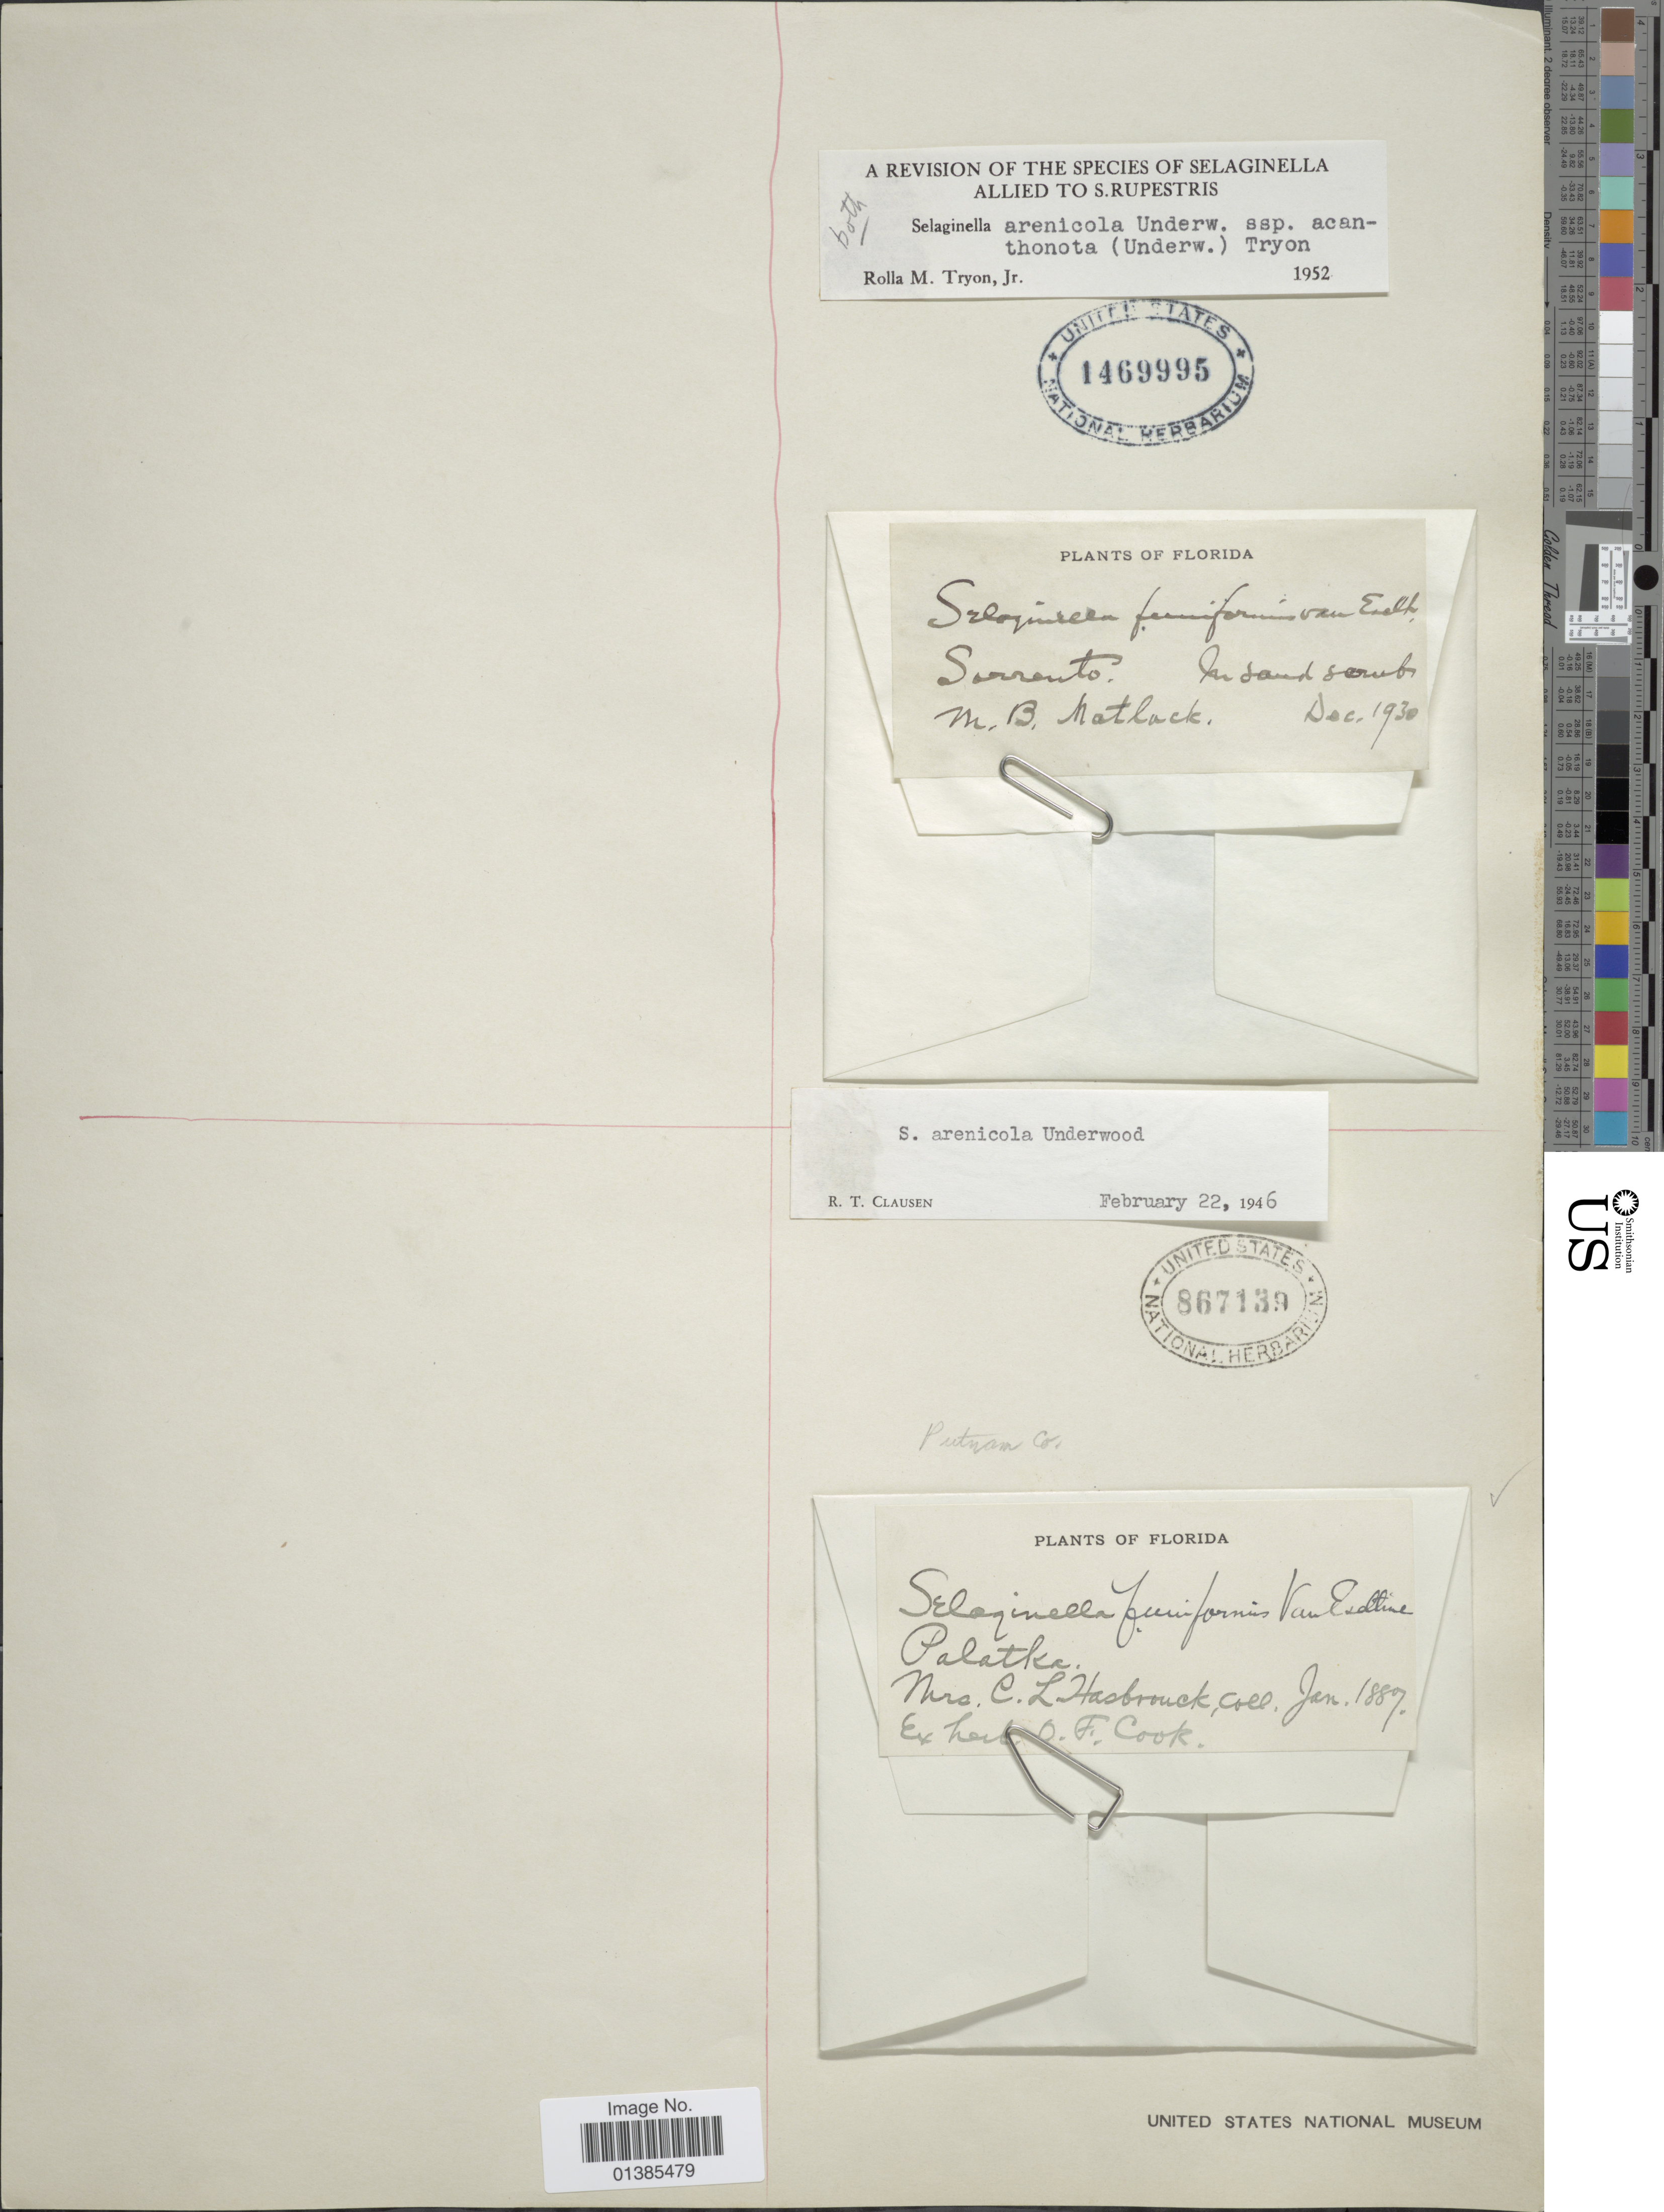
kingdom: Plantae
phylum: Tracheophyta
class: Lycopodiopsida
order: Selaginellales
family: Selaginellaceae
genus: Selaginella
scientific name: Selaginella arenicola subsp. acanthonota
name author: (Underw.) R.M. Tryon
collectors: C. Hasbrouck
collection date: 1887-01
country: United States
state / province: Florida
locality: Palatka. Putnam Co.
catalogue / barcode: US 867139